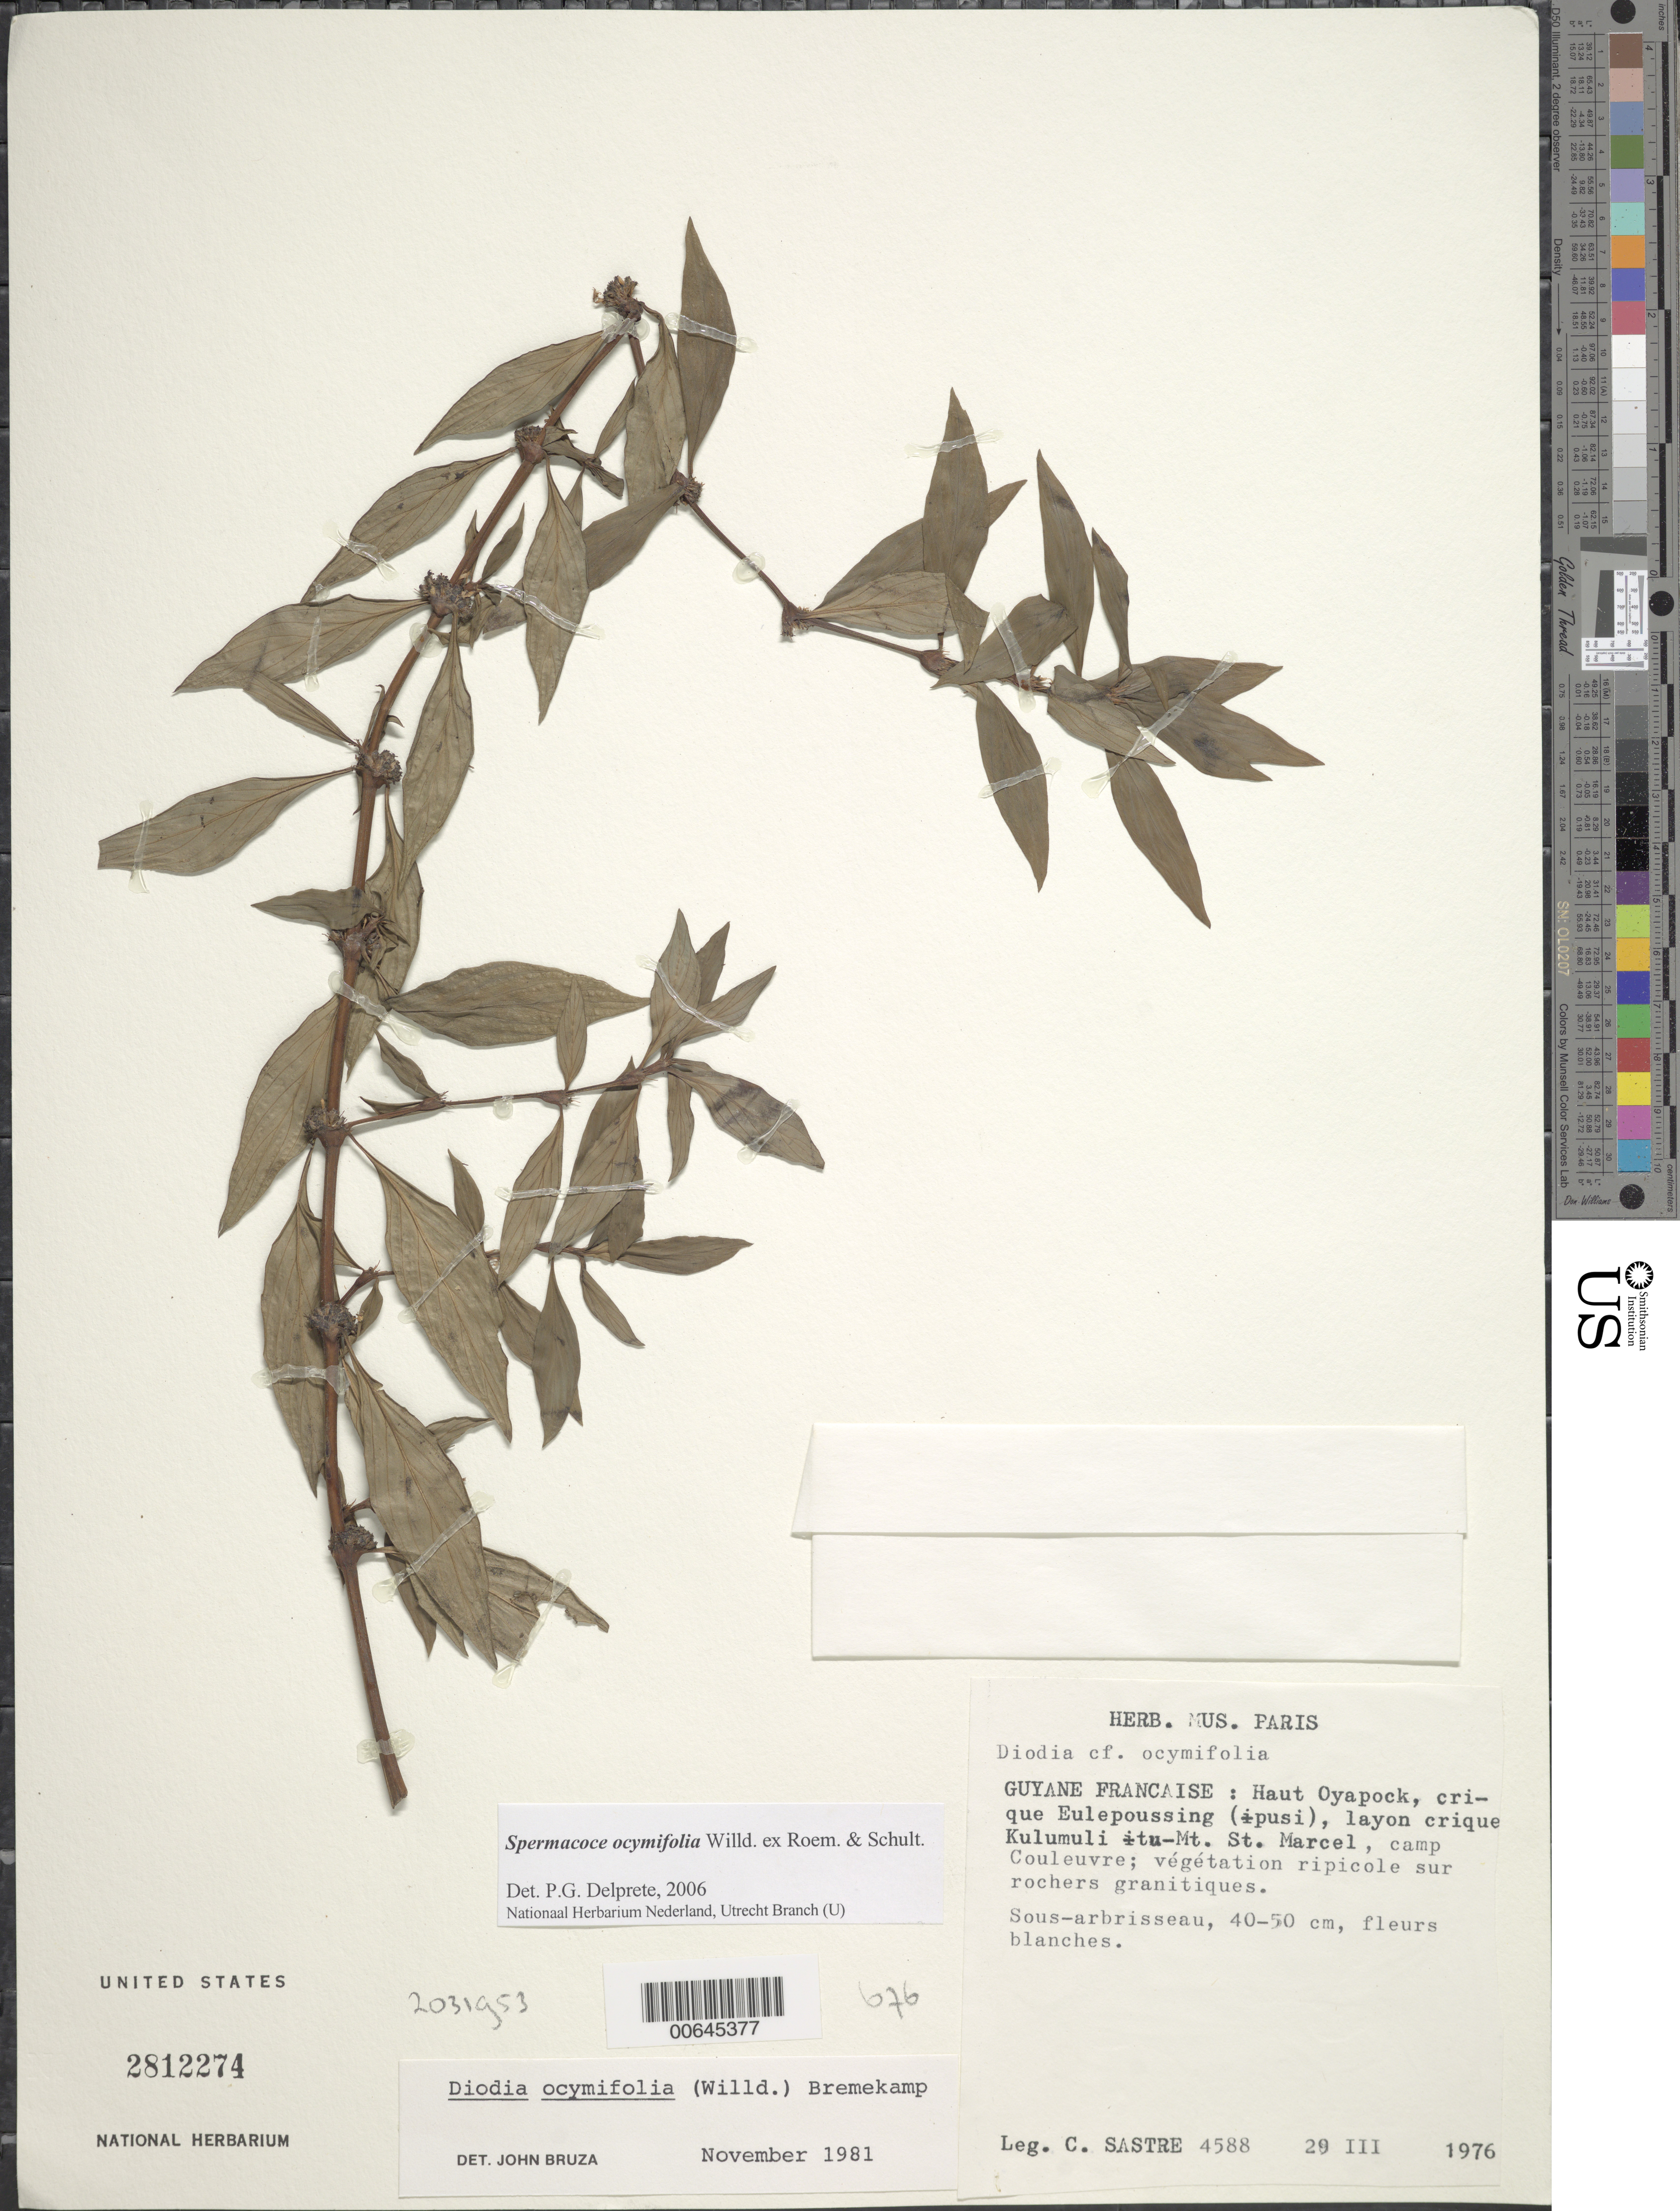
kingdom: Plantae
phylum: Tracheophyta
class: Magnoliopsida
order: Gentianales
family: Rubiaceae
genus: Spermacoce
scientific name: Spermacoce ocymifolia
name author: Willd. ex Roem. & Schult.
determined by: Delprete, P. G., Herb. de Guyane Cay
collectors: C. H. L. Sastre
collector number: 4588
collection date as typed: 29-Mar-76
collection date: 1976-03-29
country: French Guiana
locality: Haut Oyapock, crique Eulepoussing, layon crique Kulumuli to Mt. St. Marcel, camp Couleuvre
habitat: Vegetation ripicole sur rochers granitiques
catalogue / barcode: US 2812274